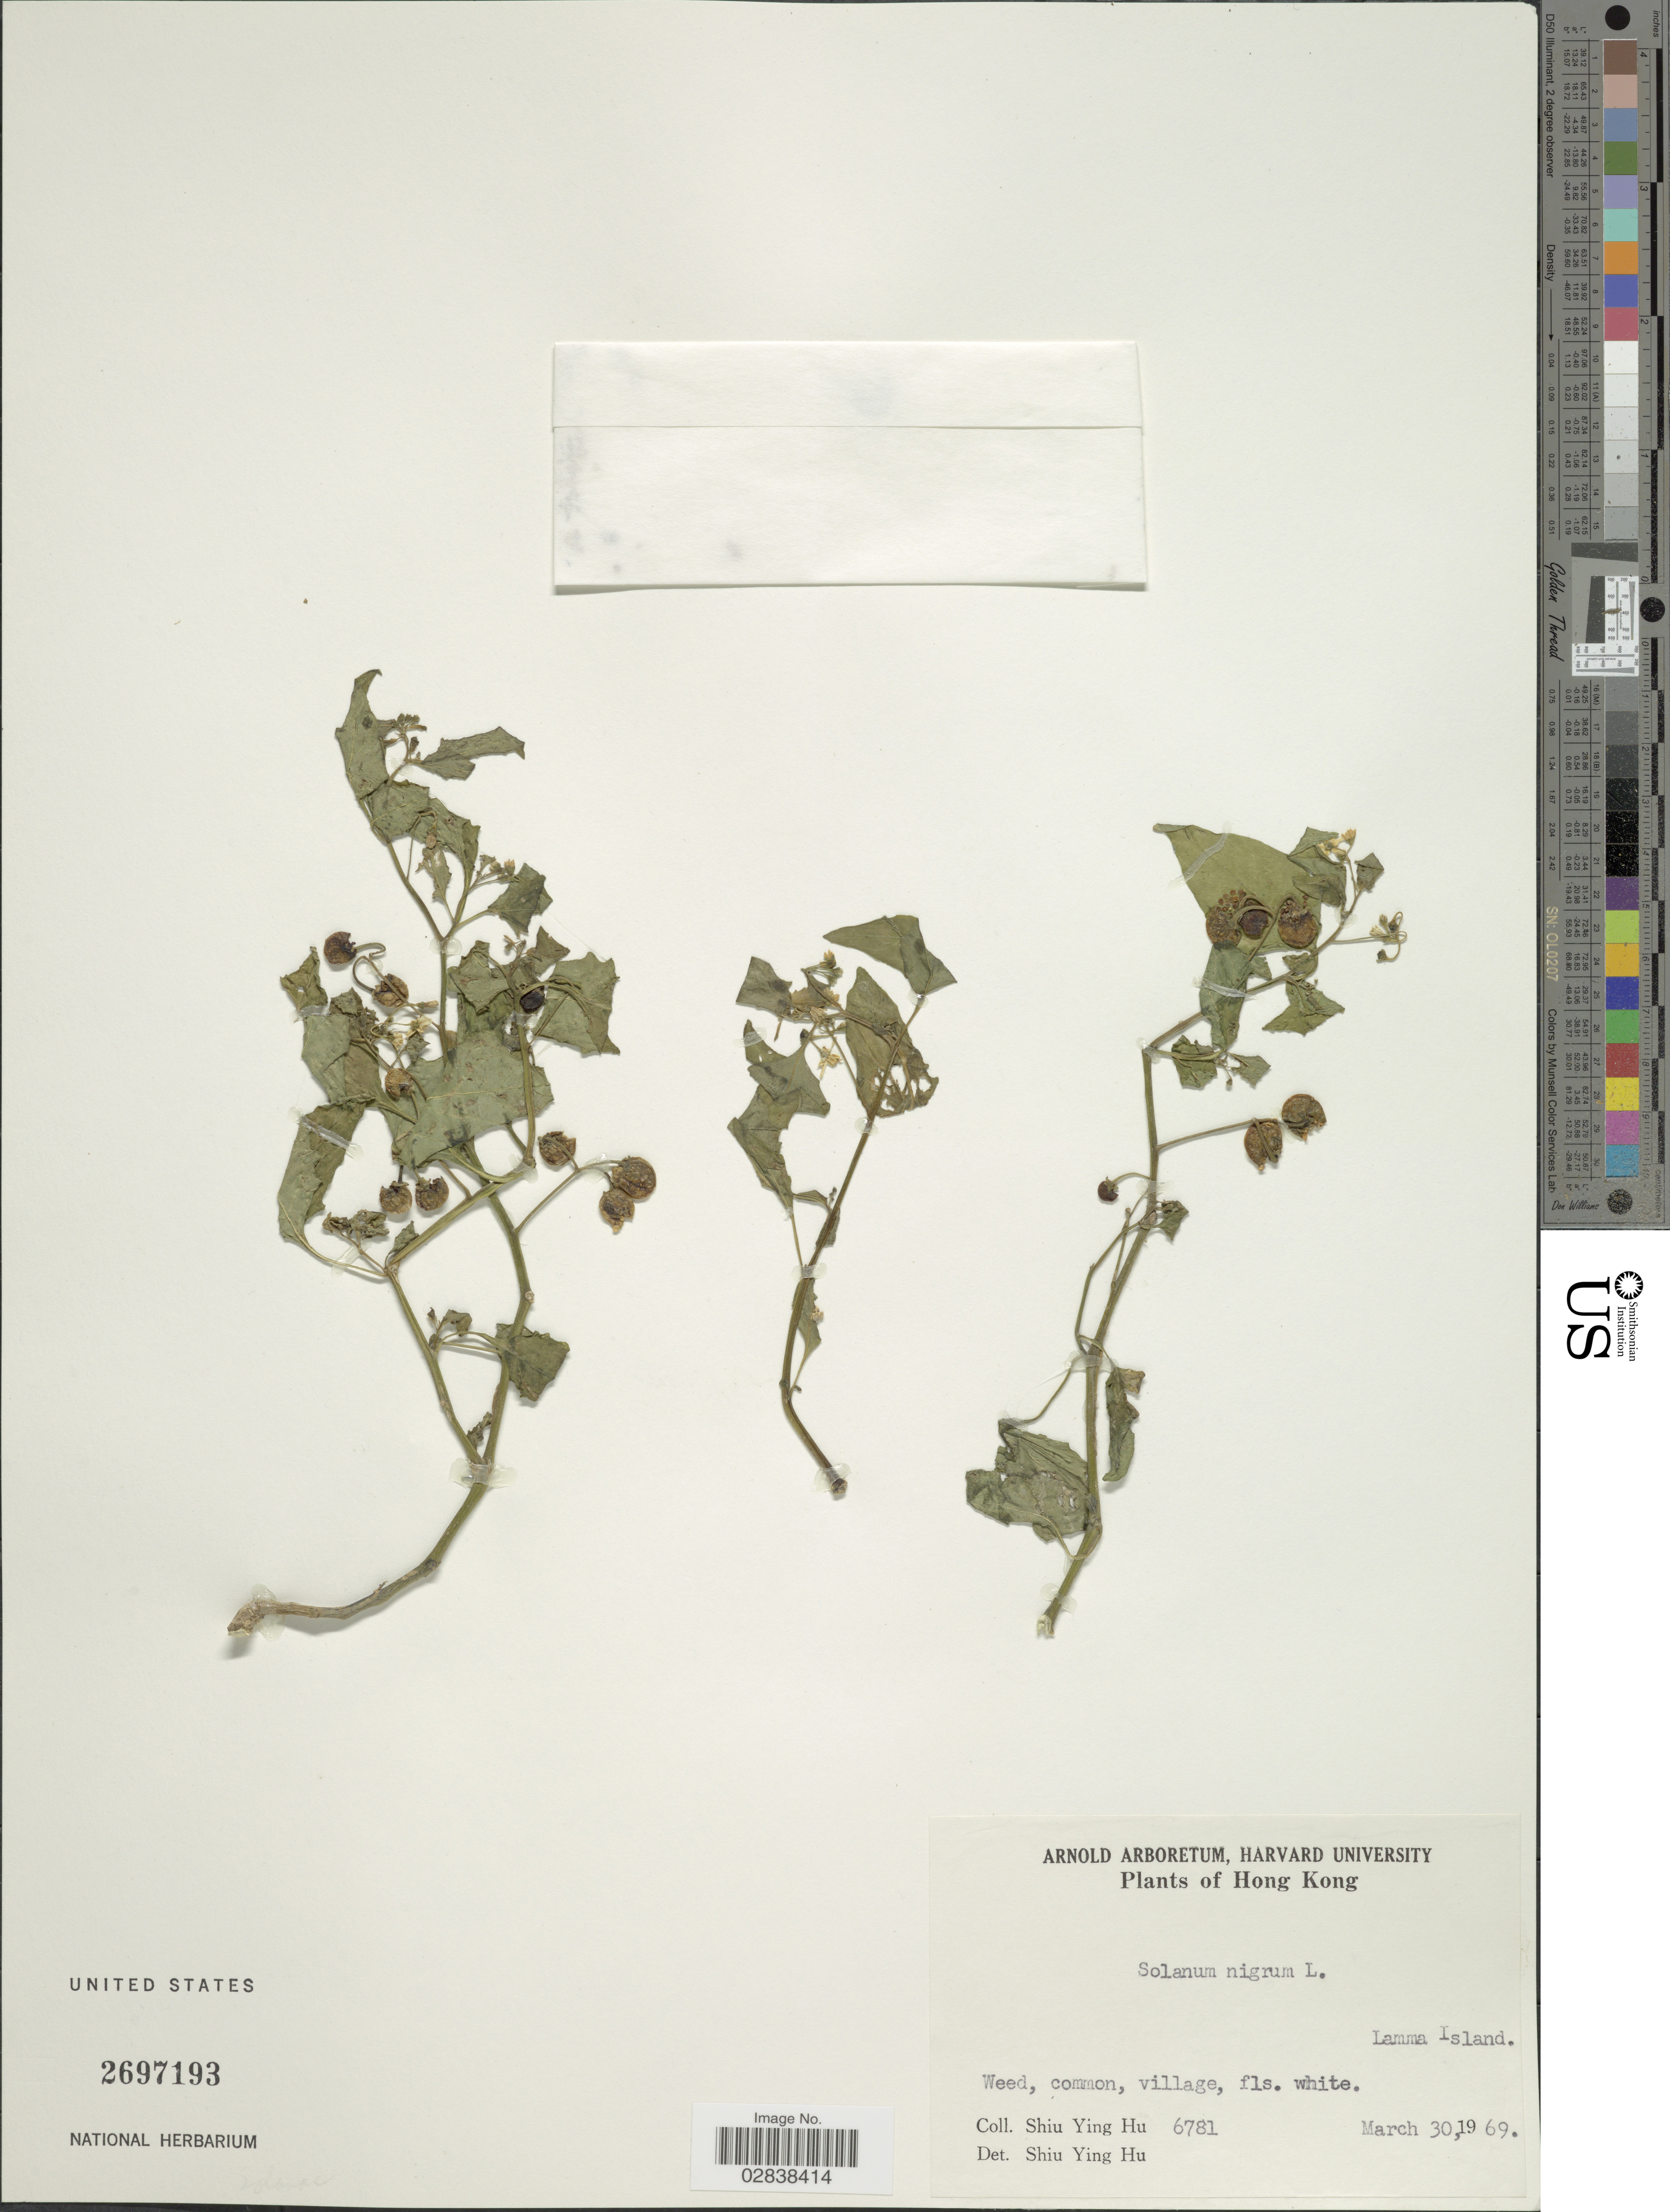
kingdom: Plantae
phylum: Tracheophyta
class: Magnoliopsida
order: Solanales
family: Solanaceae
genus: Solanum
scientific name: Solanum nigrum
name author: L.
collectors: S. Y. Hu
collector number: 6781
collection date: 1969-03-30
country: China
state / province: Hong Kong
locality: Lamma Island.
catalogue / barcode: US 2697193